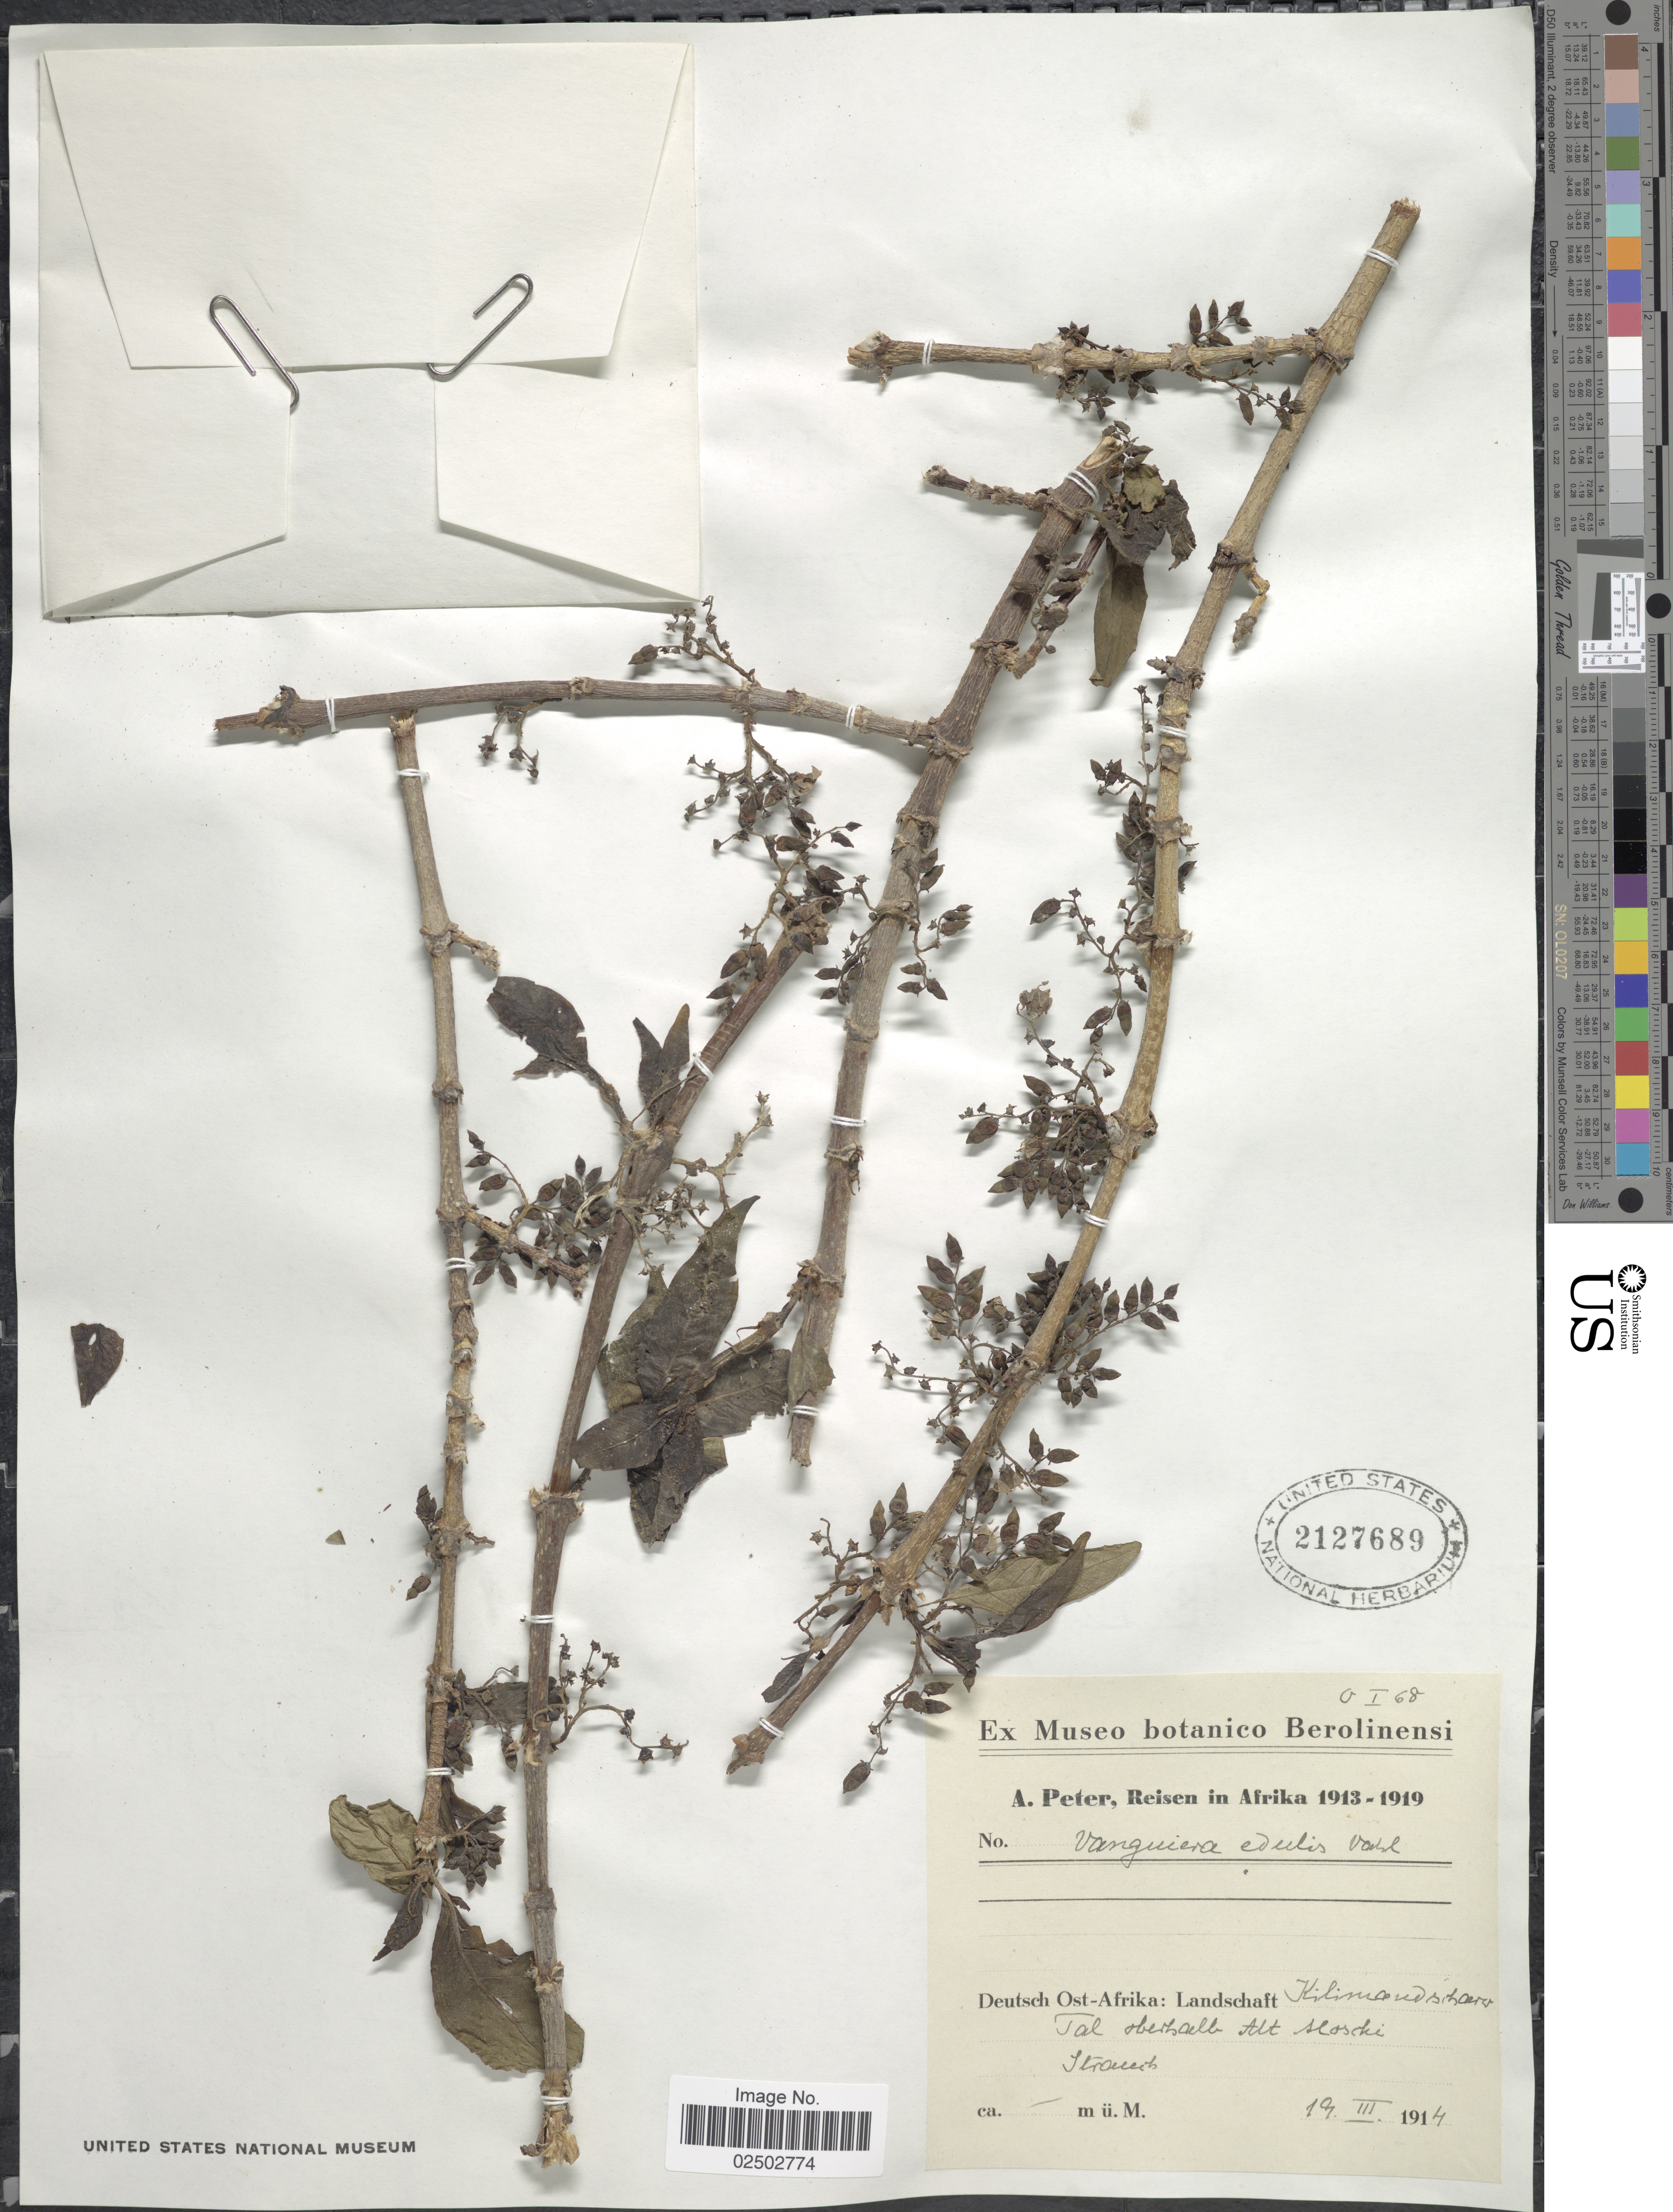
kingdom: Plantae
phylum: Tracheophyta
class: Magnoliopsida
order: Gentianales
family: Rubiaceae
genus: Vangueria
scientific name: Vangueria madagascariensis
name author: J.F. Gmel.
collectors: A. Peter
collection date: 1914-03-19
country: Tanzania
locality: Deutsch Ost-Afrika: Landschaft Kilimandscharo. Tal oberhalb alt Moschi.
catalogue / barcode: US 2127689